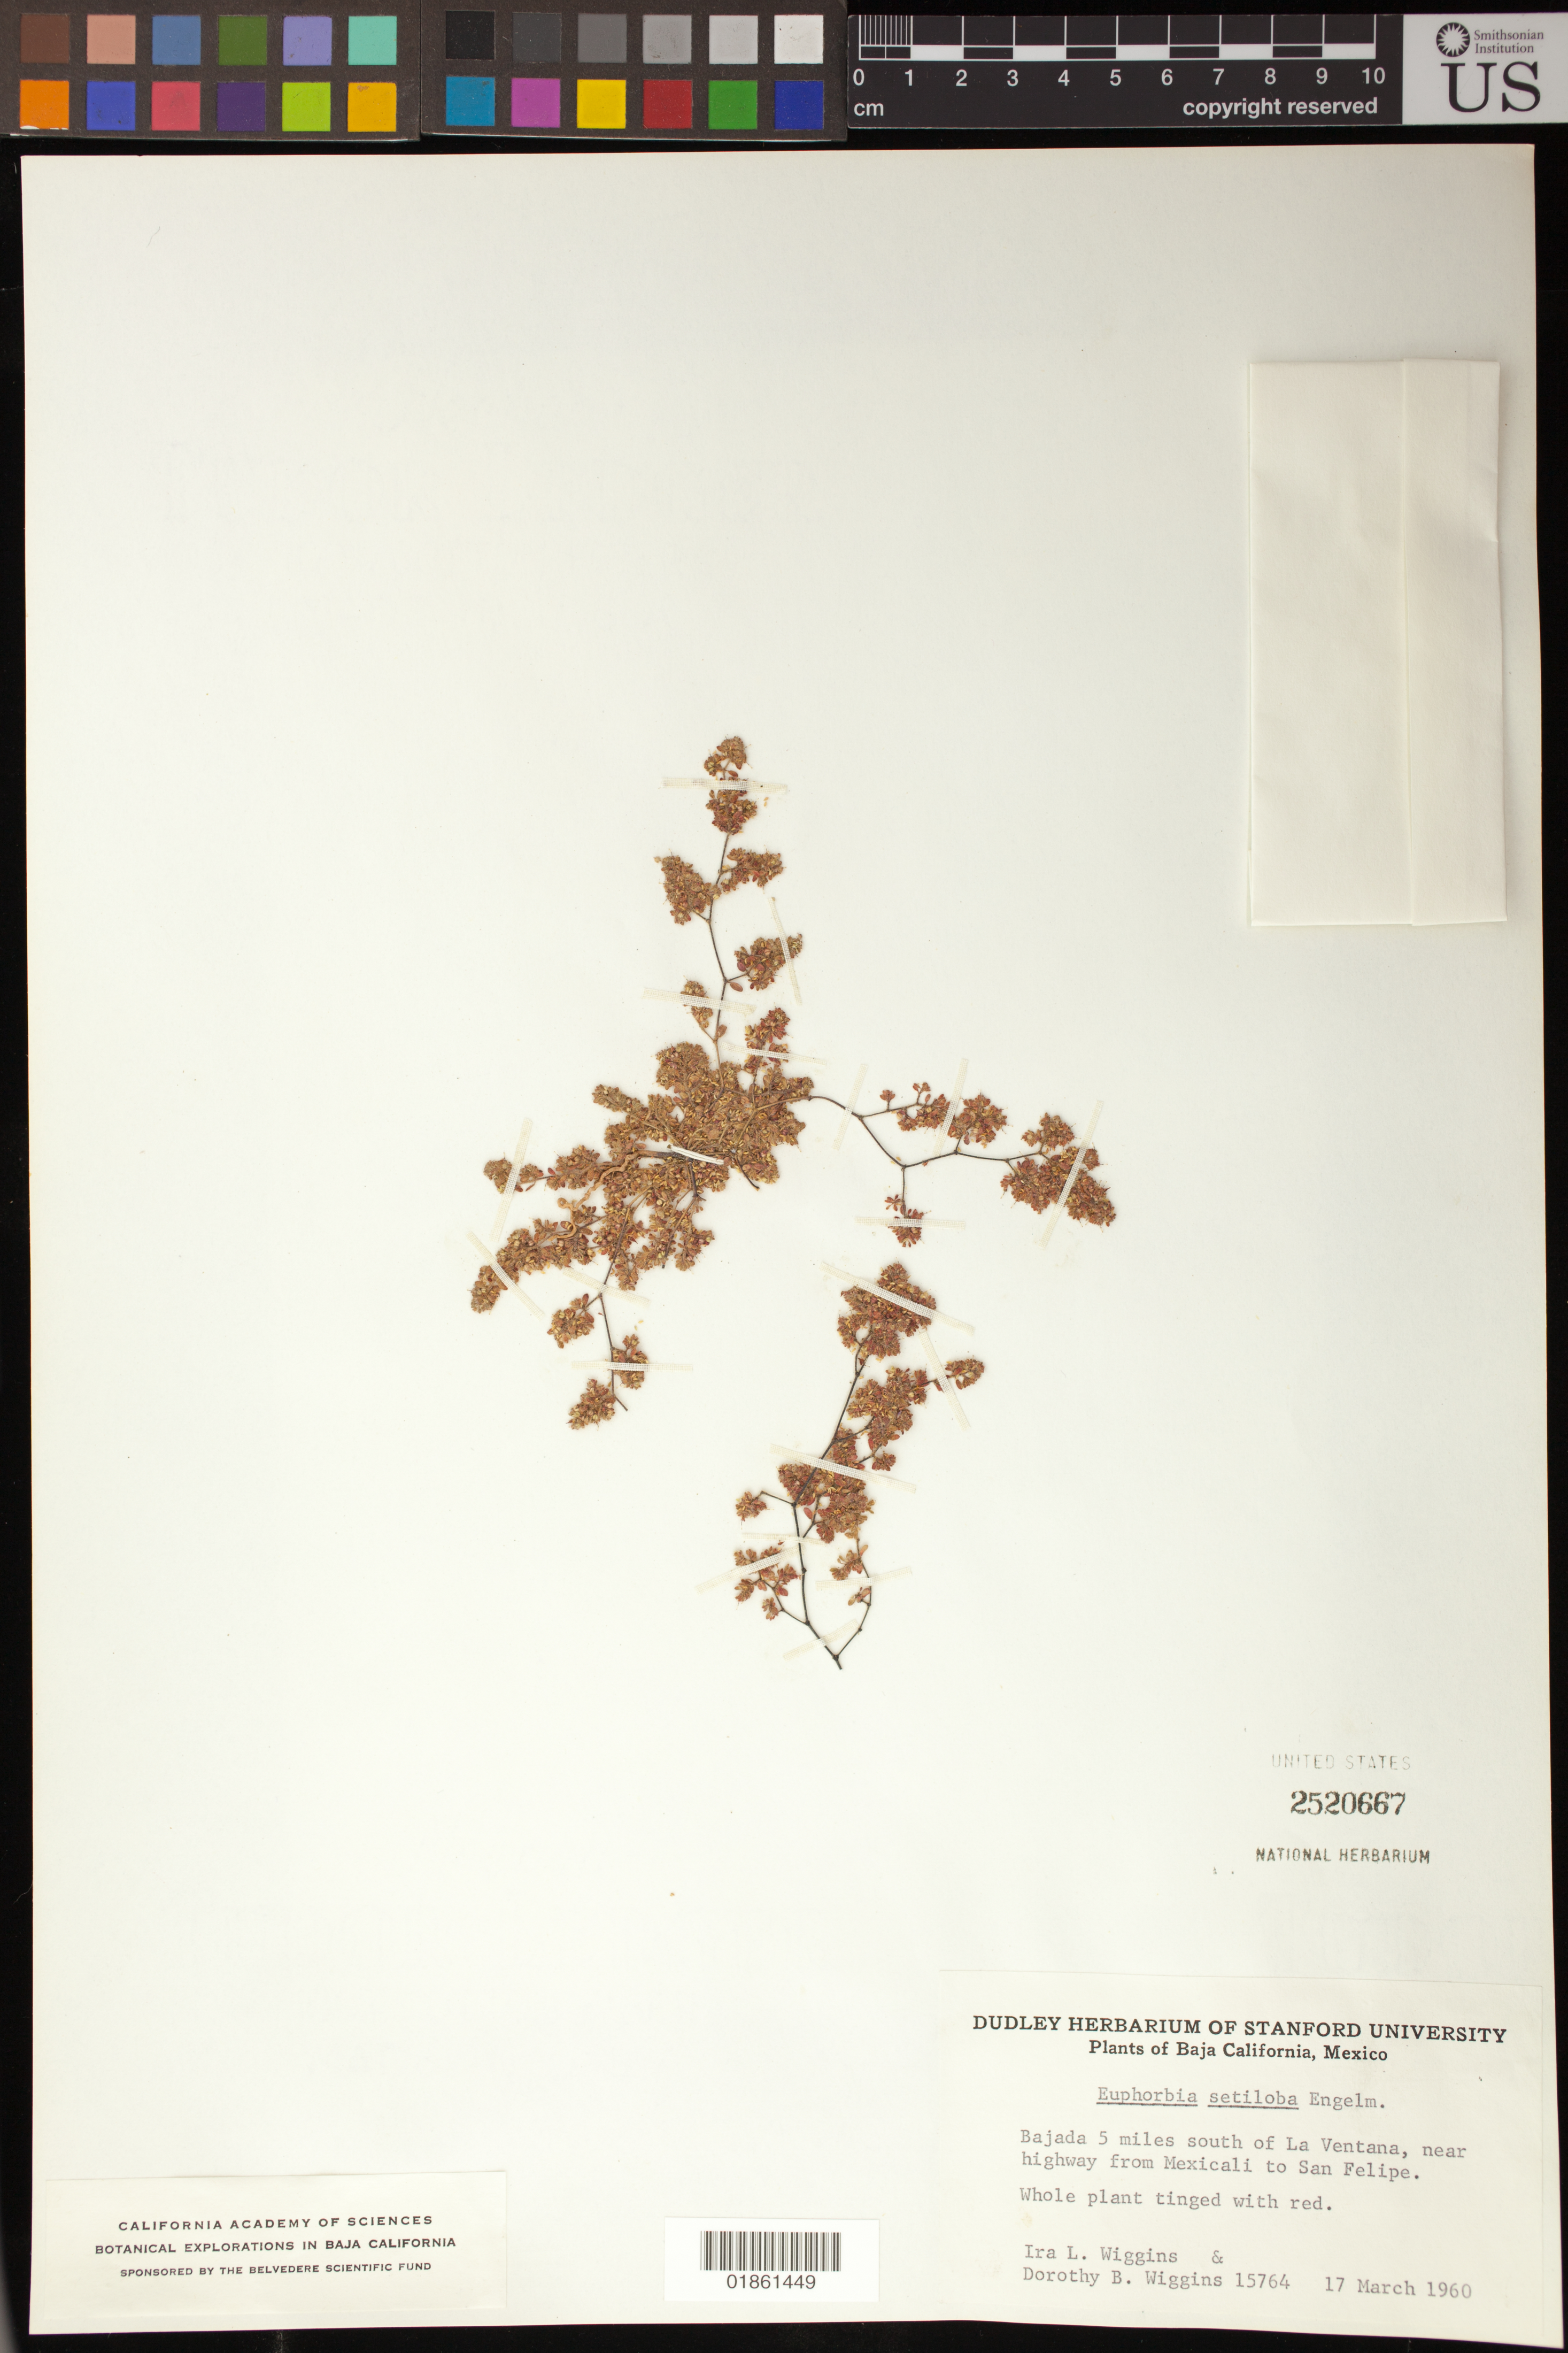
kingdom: Plantae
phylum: Tracheophyta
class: Magnoliopsida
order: Malpighiales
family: Euphorbiaceae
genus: Euphorbia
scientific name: Euphorbia setiloba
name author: Engelm.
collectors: I. L. Wiggins & D. B. Wiggins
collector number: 15764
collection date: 1960-03-17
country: Mexico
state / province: Baja California Norte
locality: Bajada 5 miles south of La Ventana, near highway from Mexicali to San Felipe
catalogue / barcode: US 2520667